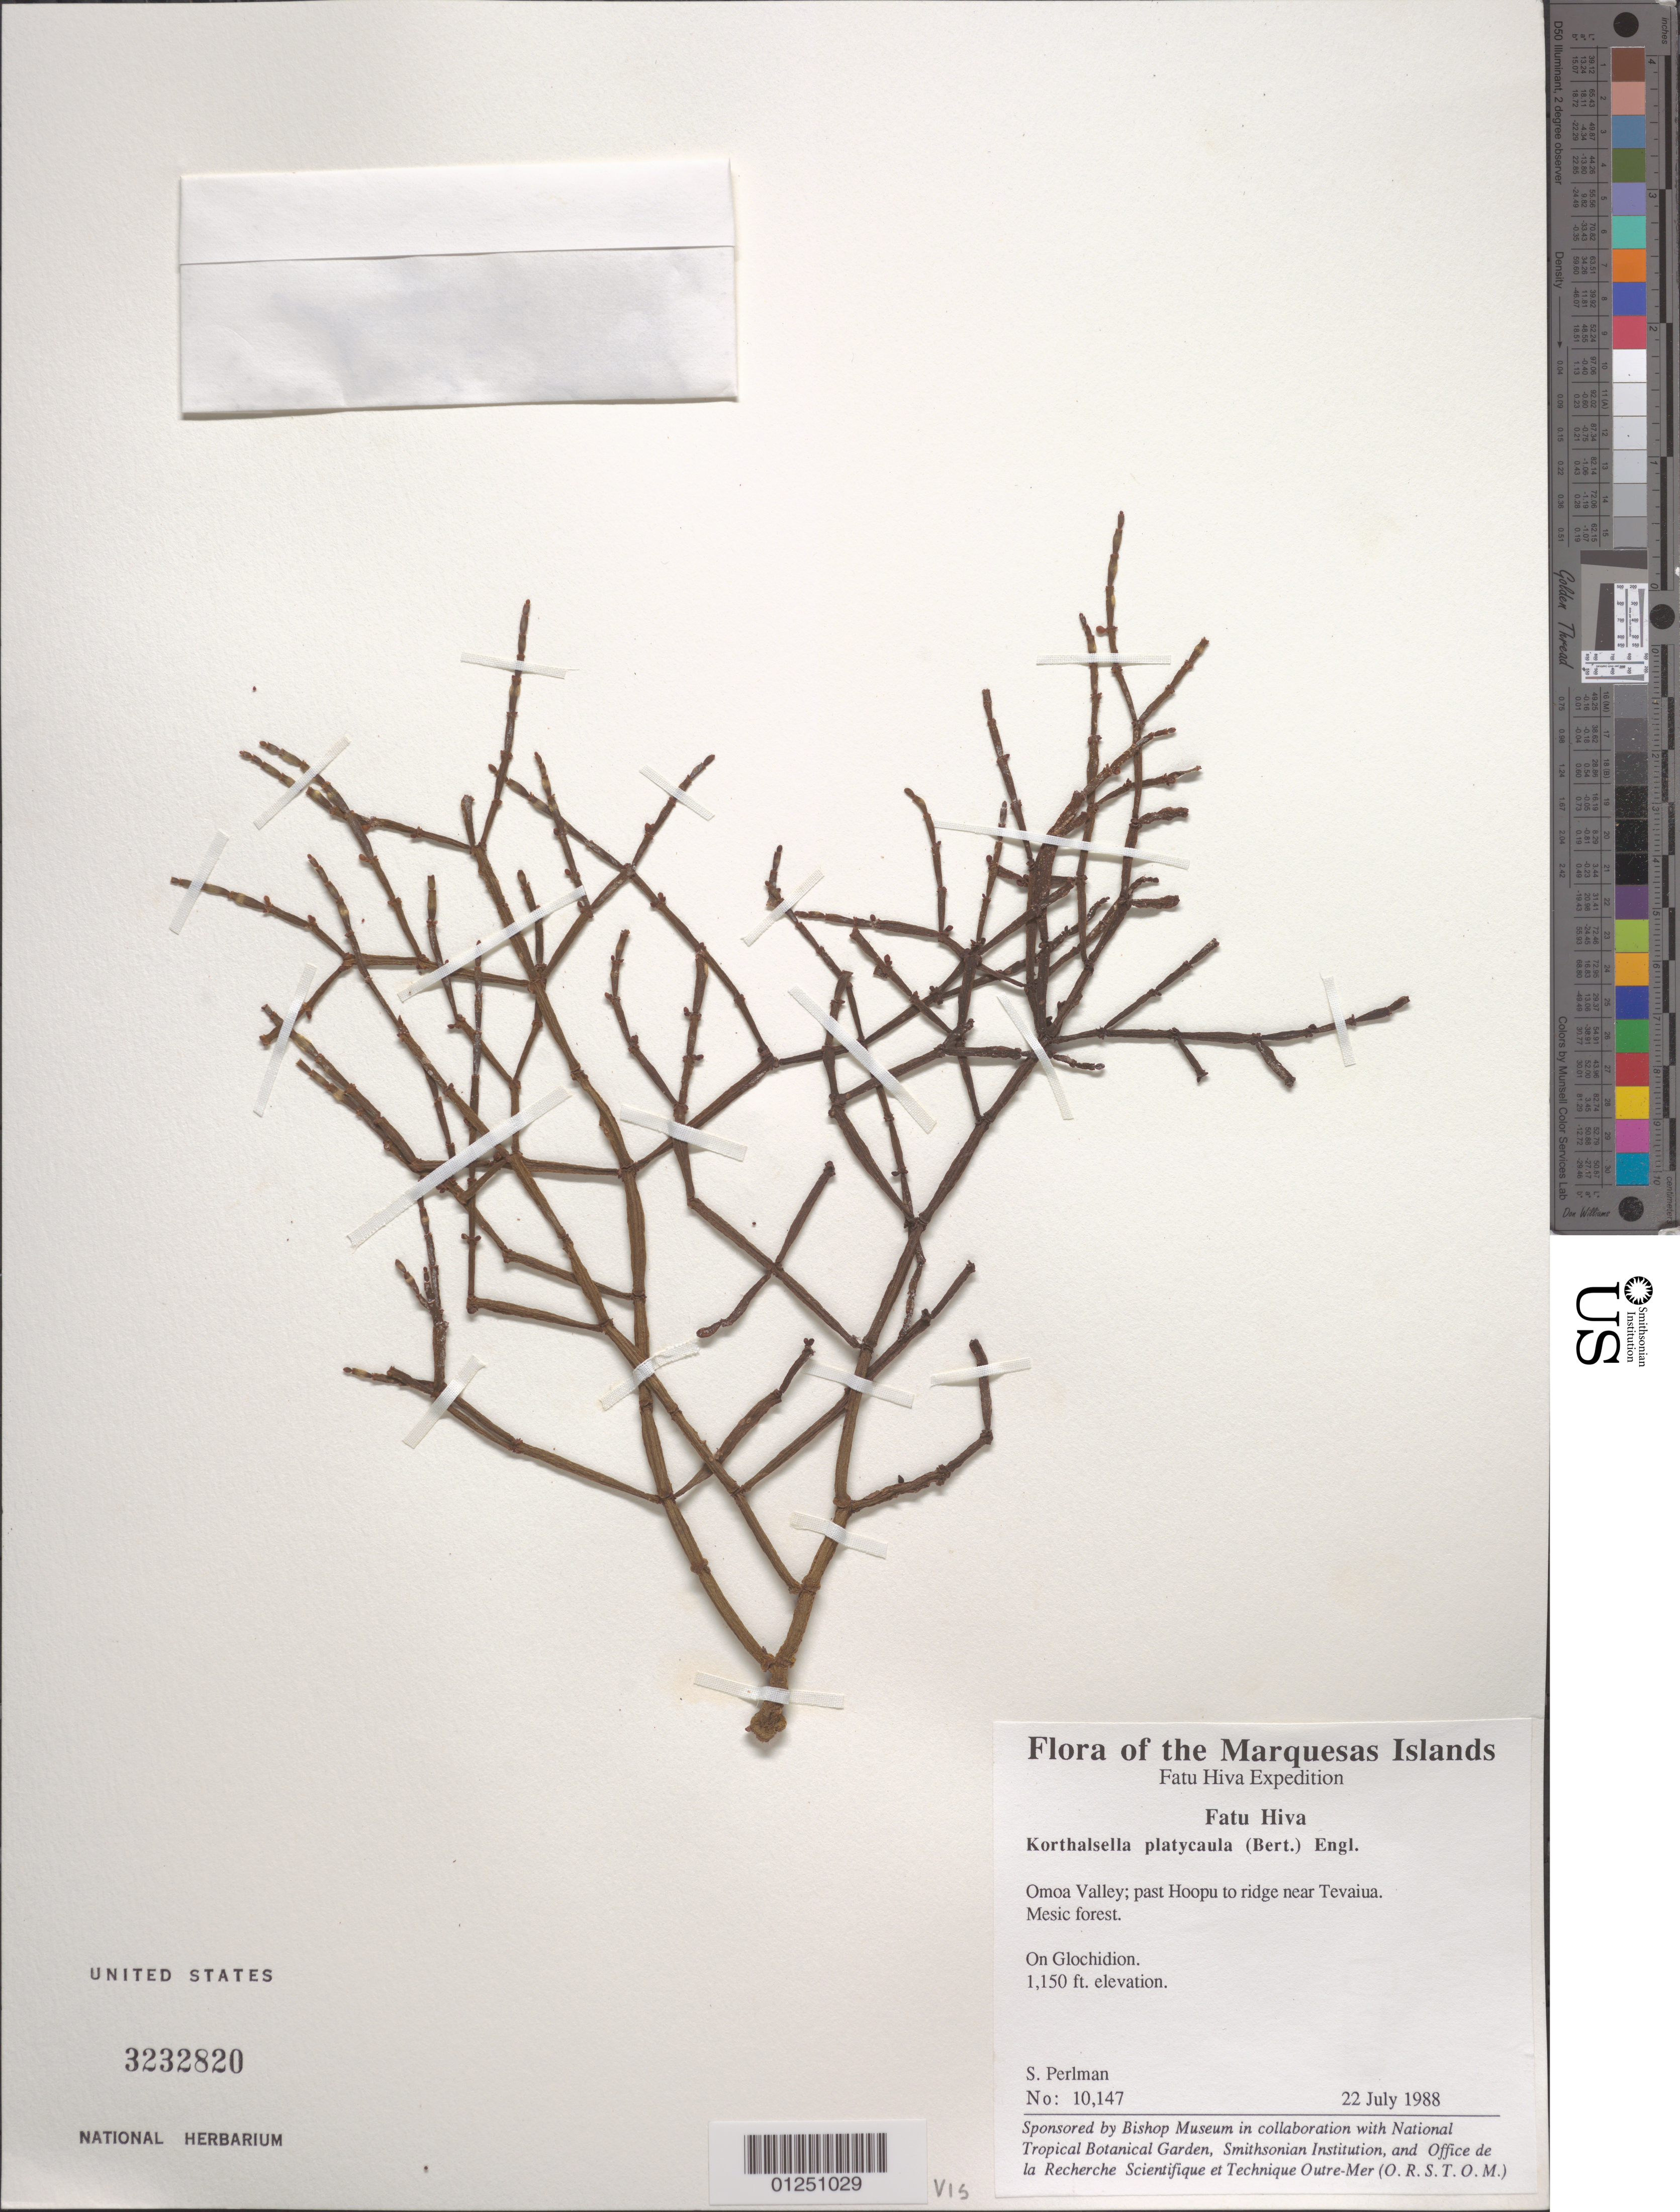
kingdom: Plantae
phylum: Tracheophyta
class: Magnoliopsida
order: Santalales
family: Viscaceae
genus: Korthalsella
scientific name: Korthalsella platycaula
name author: (Tiegh.) Engl.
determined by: Wagner, W. L., (BOT), Smithsonian Institution - National Museum of Natural History (UNITED STATES)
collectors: S. P. Perlman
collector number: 10147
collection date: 1988-07-22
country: French Polynesia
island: Fatu Hiva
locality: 'Omo'a Valley, past Hoopu to ridge near Tevaiua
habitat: Mesic forest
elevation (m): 351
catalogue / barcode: US 3232820